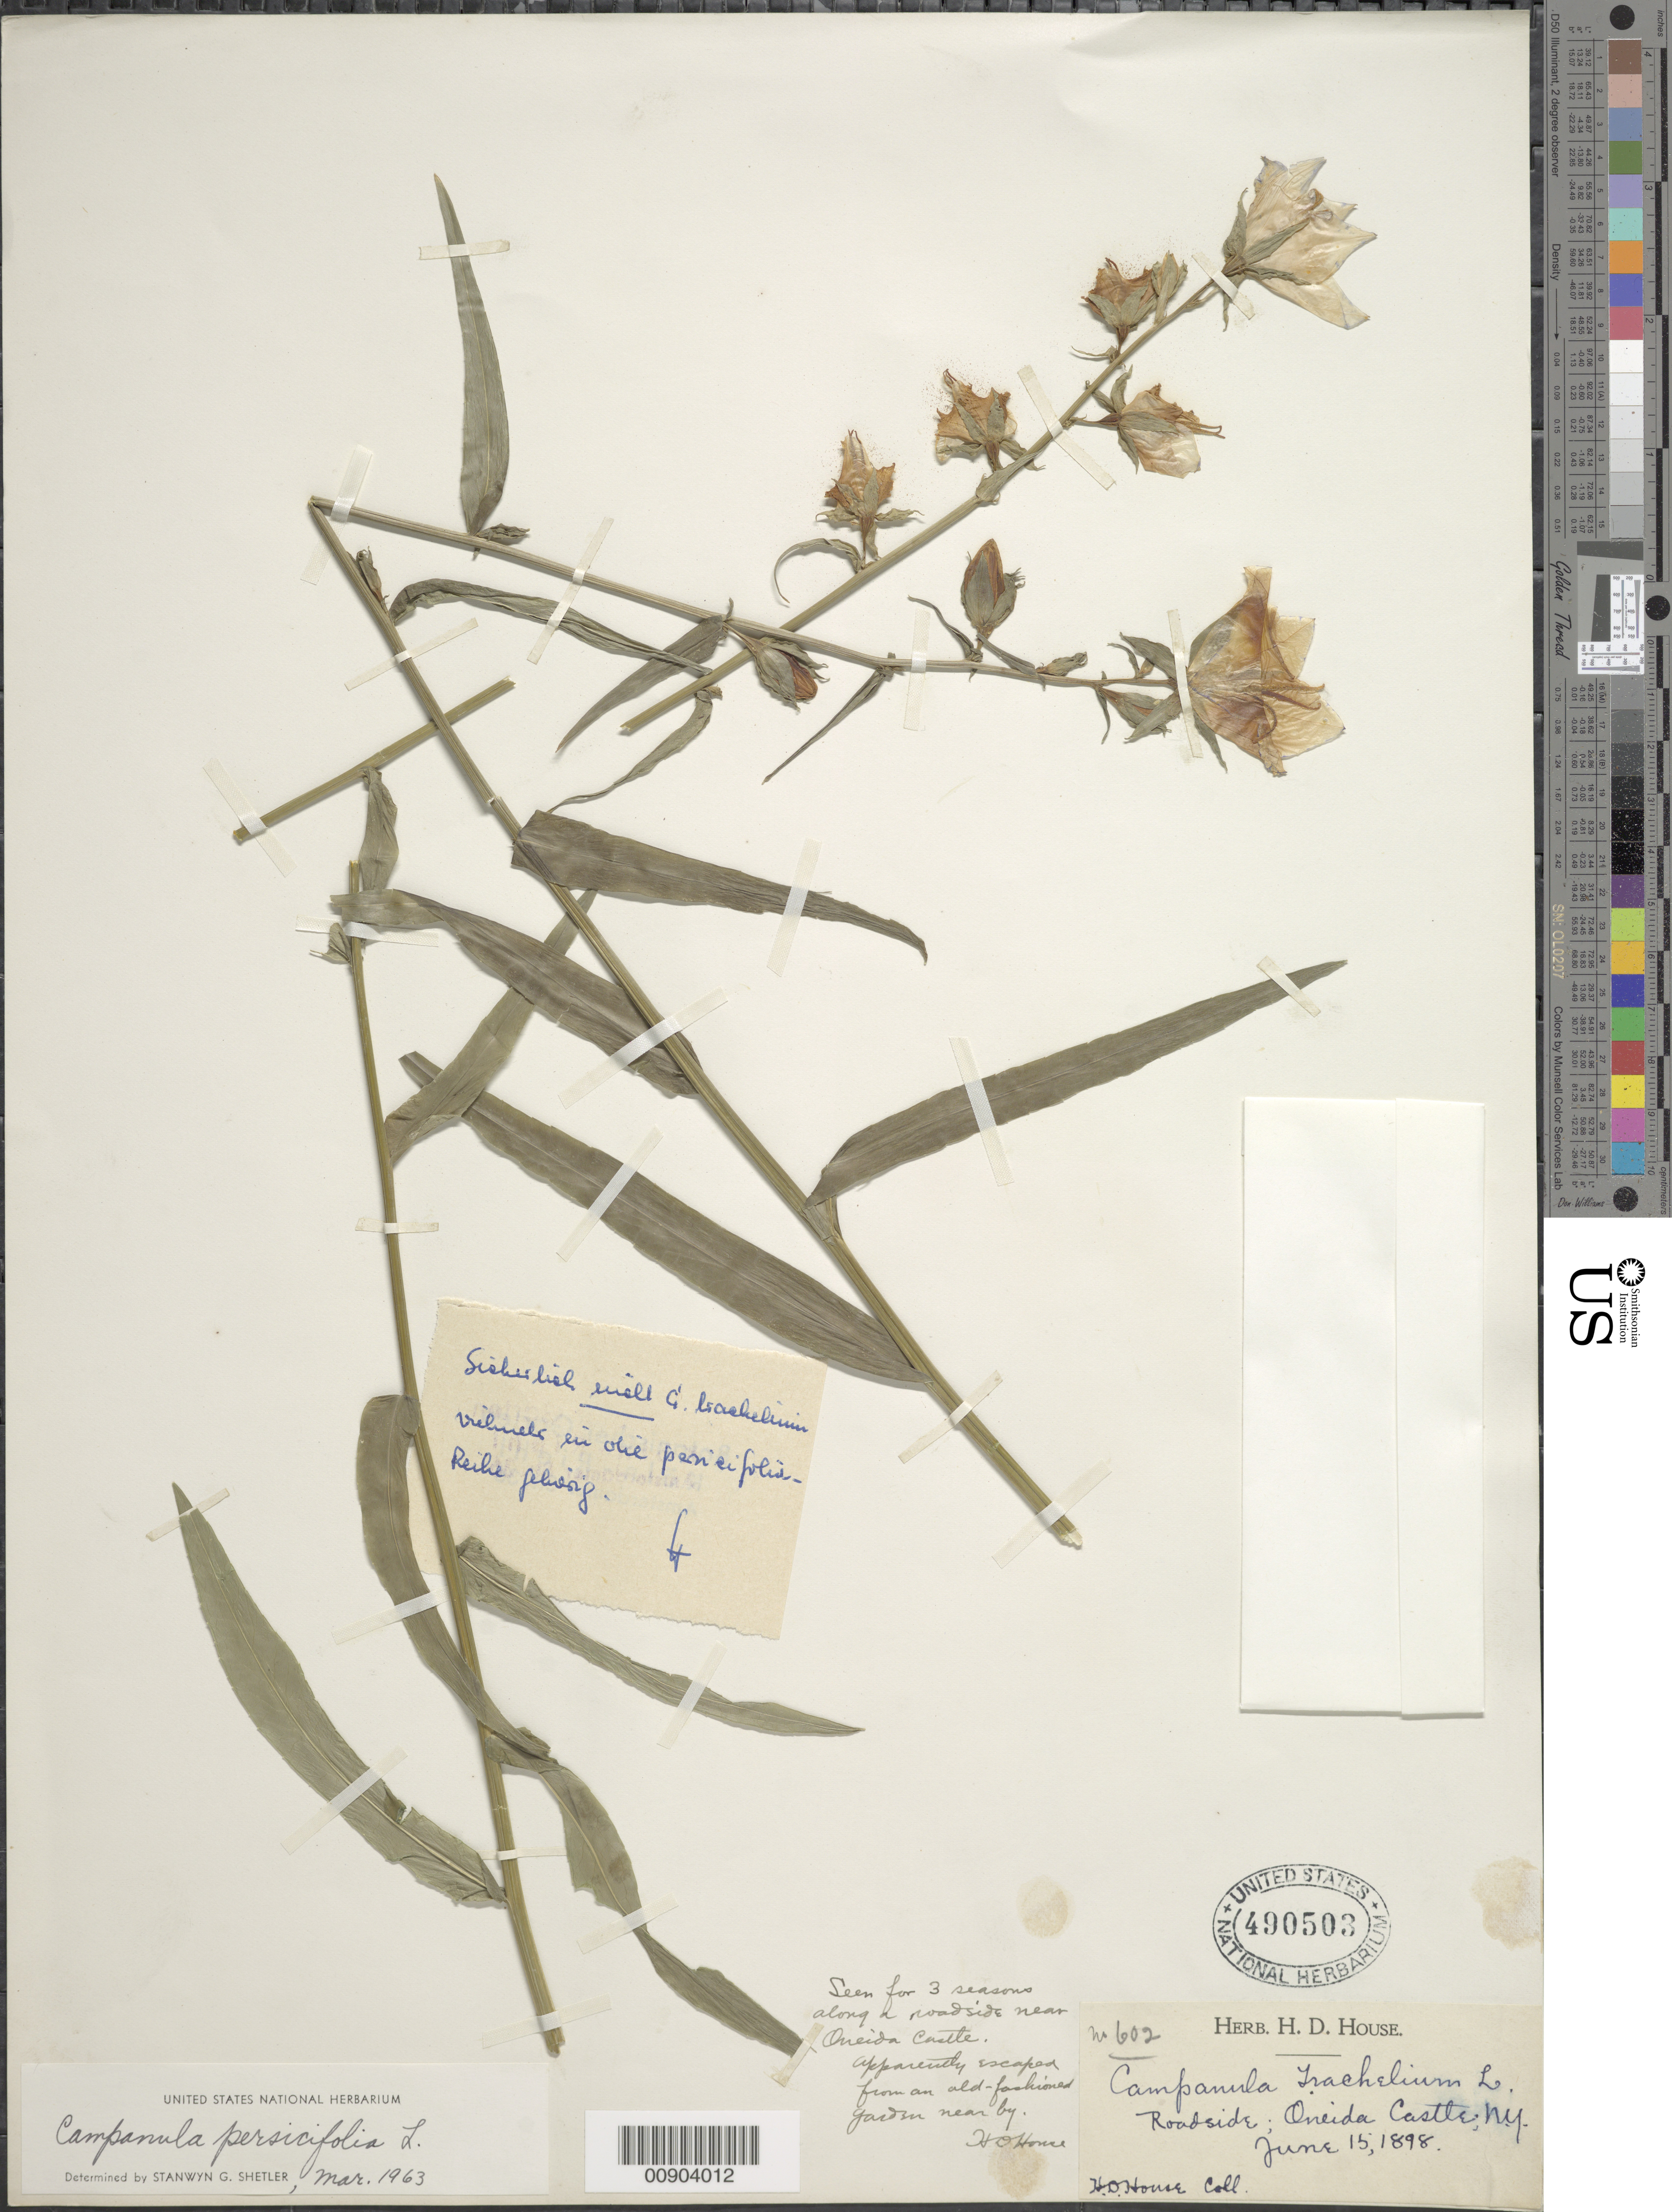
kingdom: Plantae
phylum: Tracheophyta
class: Magnoliopsida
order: Asterales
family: Campanulaceae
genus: Campanula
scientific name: Campanula persicifolia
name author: L.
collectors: H. D. House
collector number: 602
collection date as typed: June 15, 1898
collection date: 1898-06-15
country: United States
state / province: New York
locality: Oneida Castle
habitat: roadside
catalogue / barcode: US 490503